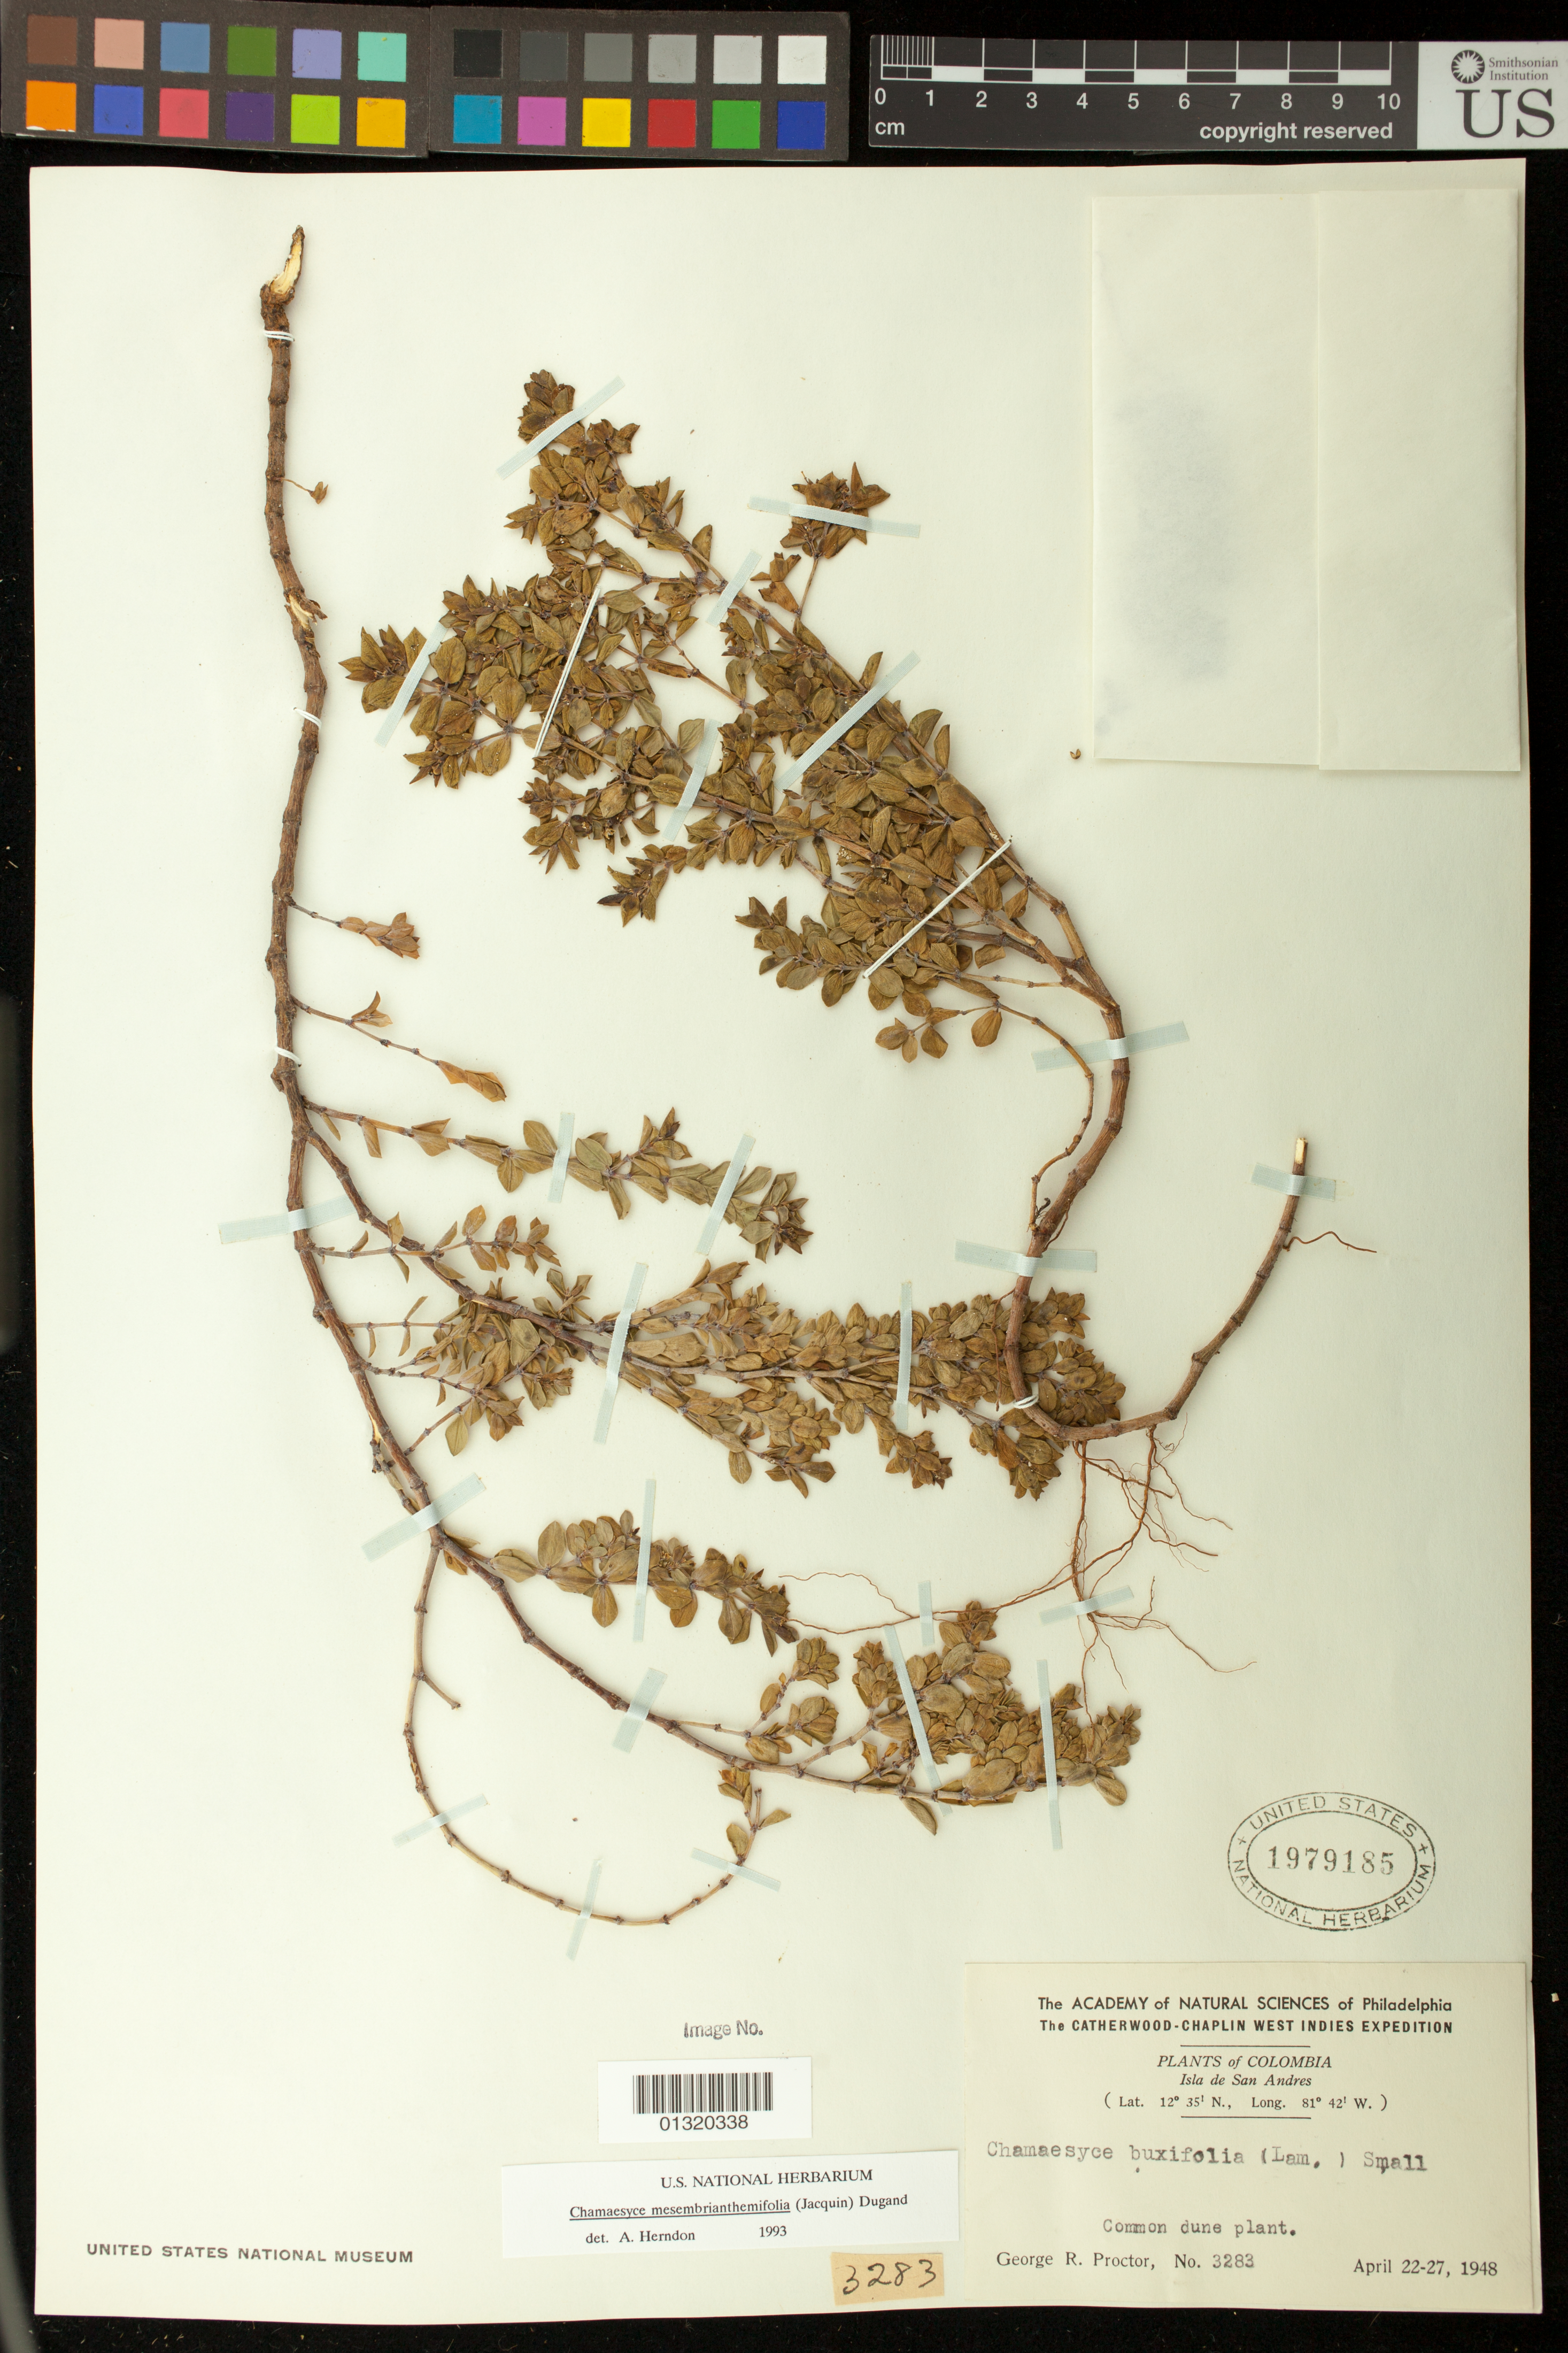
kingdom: Plantae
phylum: Tracheophyta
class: Magnoliopsida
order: Malpighiales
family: Euphorbiaceae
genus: Euphorbia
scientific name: Euphorbia mesembryanthemifolia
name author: Jacq.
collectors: G. Proctor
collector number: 3283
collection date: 1948-04-22/1948-04-27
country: Colombia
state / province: San Andres y Providencia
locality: Isla de San Andres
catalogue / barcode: US 1979185